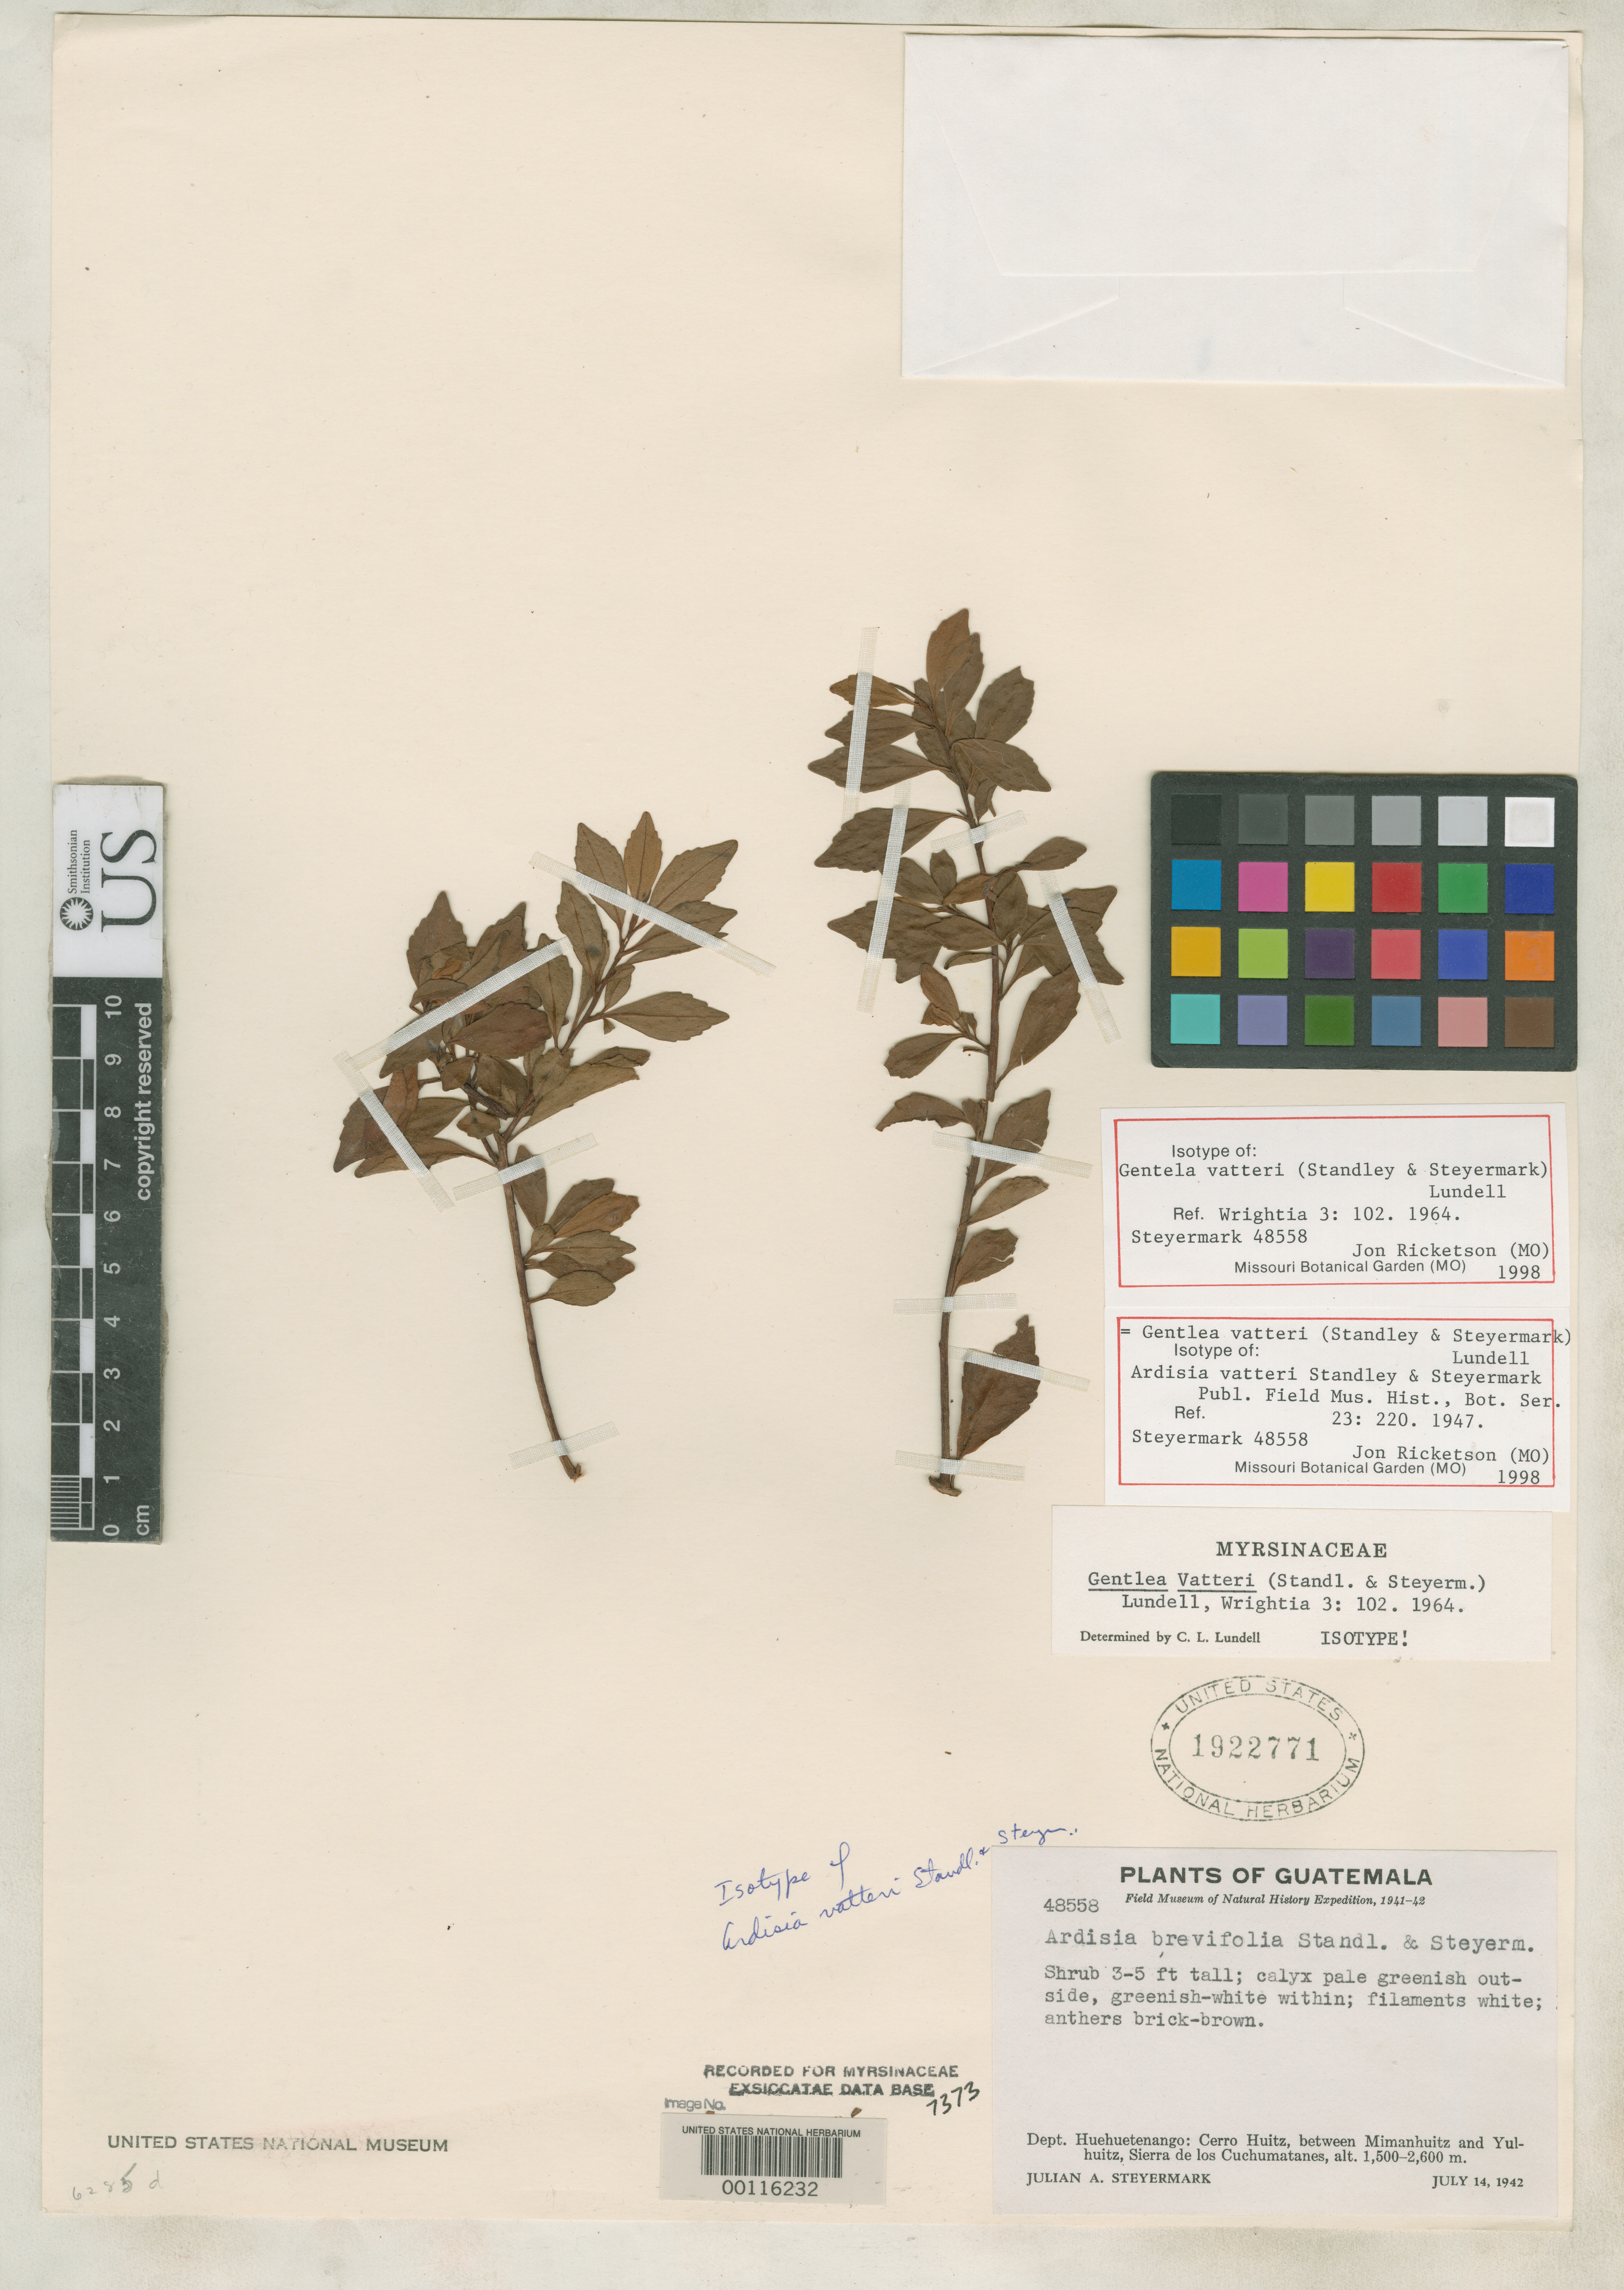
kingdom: Plantae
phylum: Tracheophyta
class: Magnoliopsida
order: Ericales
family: Primulaceae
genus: Ardisia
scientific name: Ardisia vatteri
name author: Standl. & Steyerm.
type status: Isotype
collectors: J. Steyermark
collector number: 48558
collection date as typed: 14 Jul 1942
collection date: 1942-07-14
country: Guatemala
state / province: Huehuetenango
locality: Cerro Huitz, between Mimanhuitz & Yulhuitz. Serra de los Cuchumanes.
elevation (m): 1500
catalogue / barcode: US 1922771